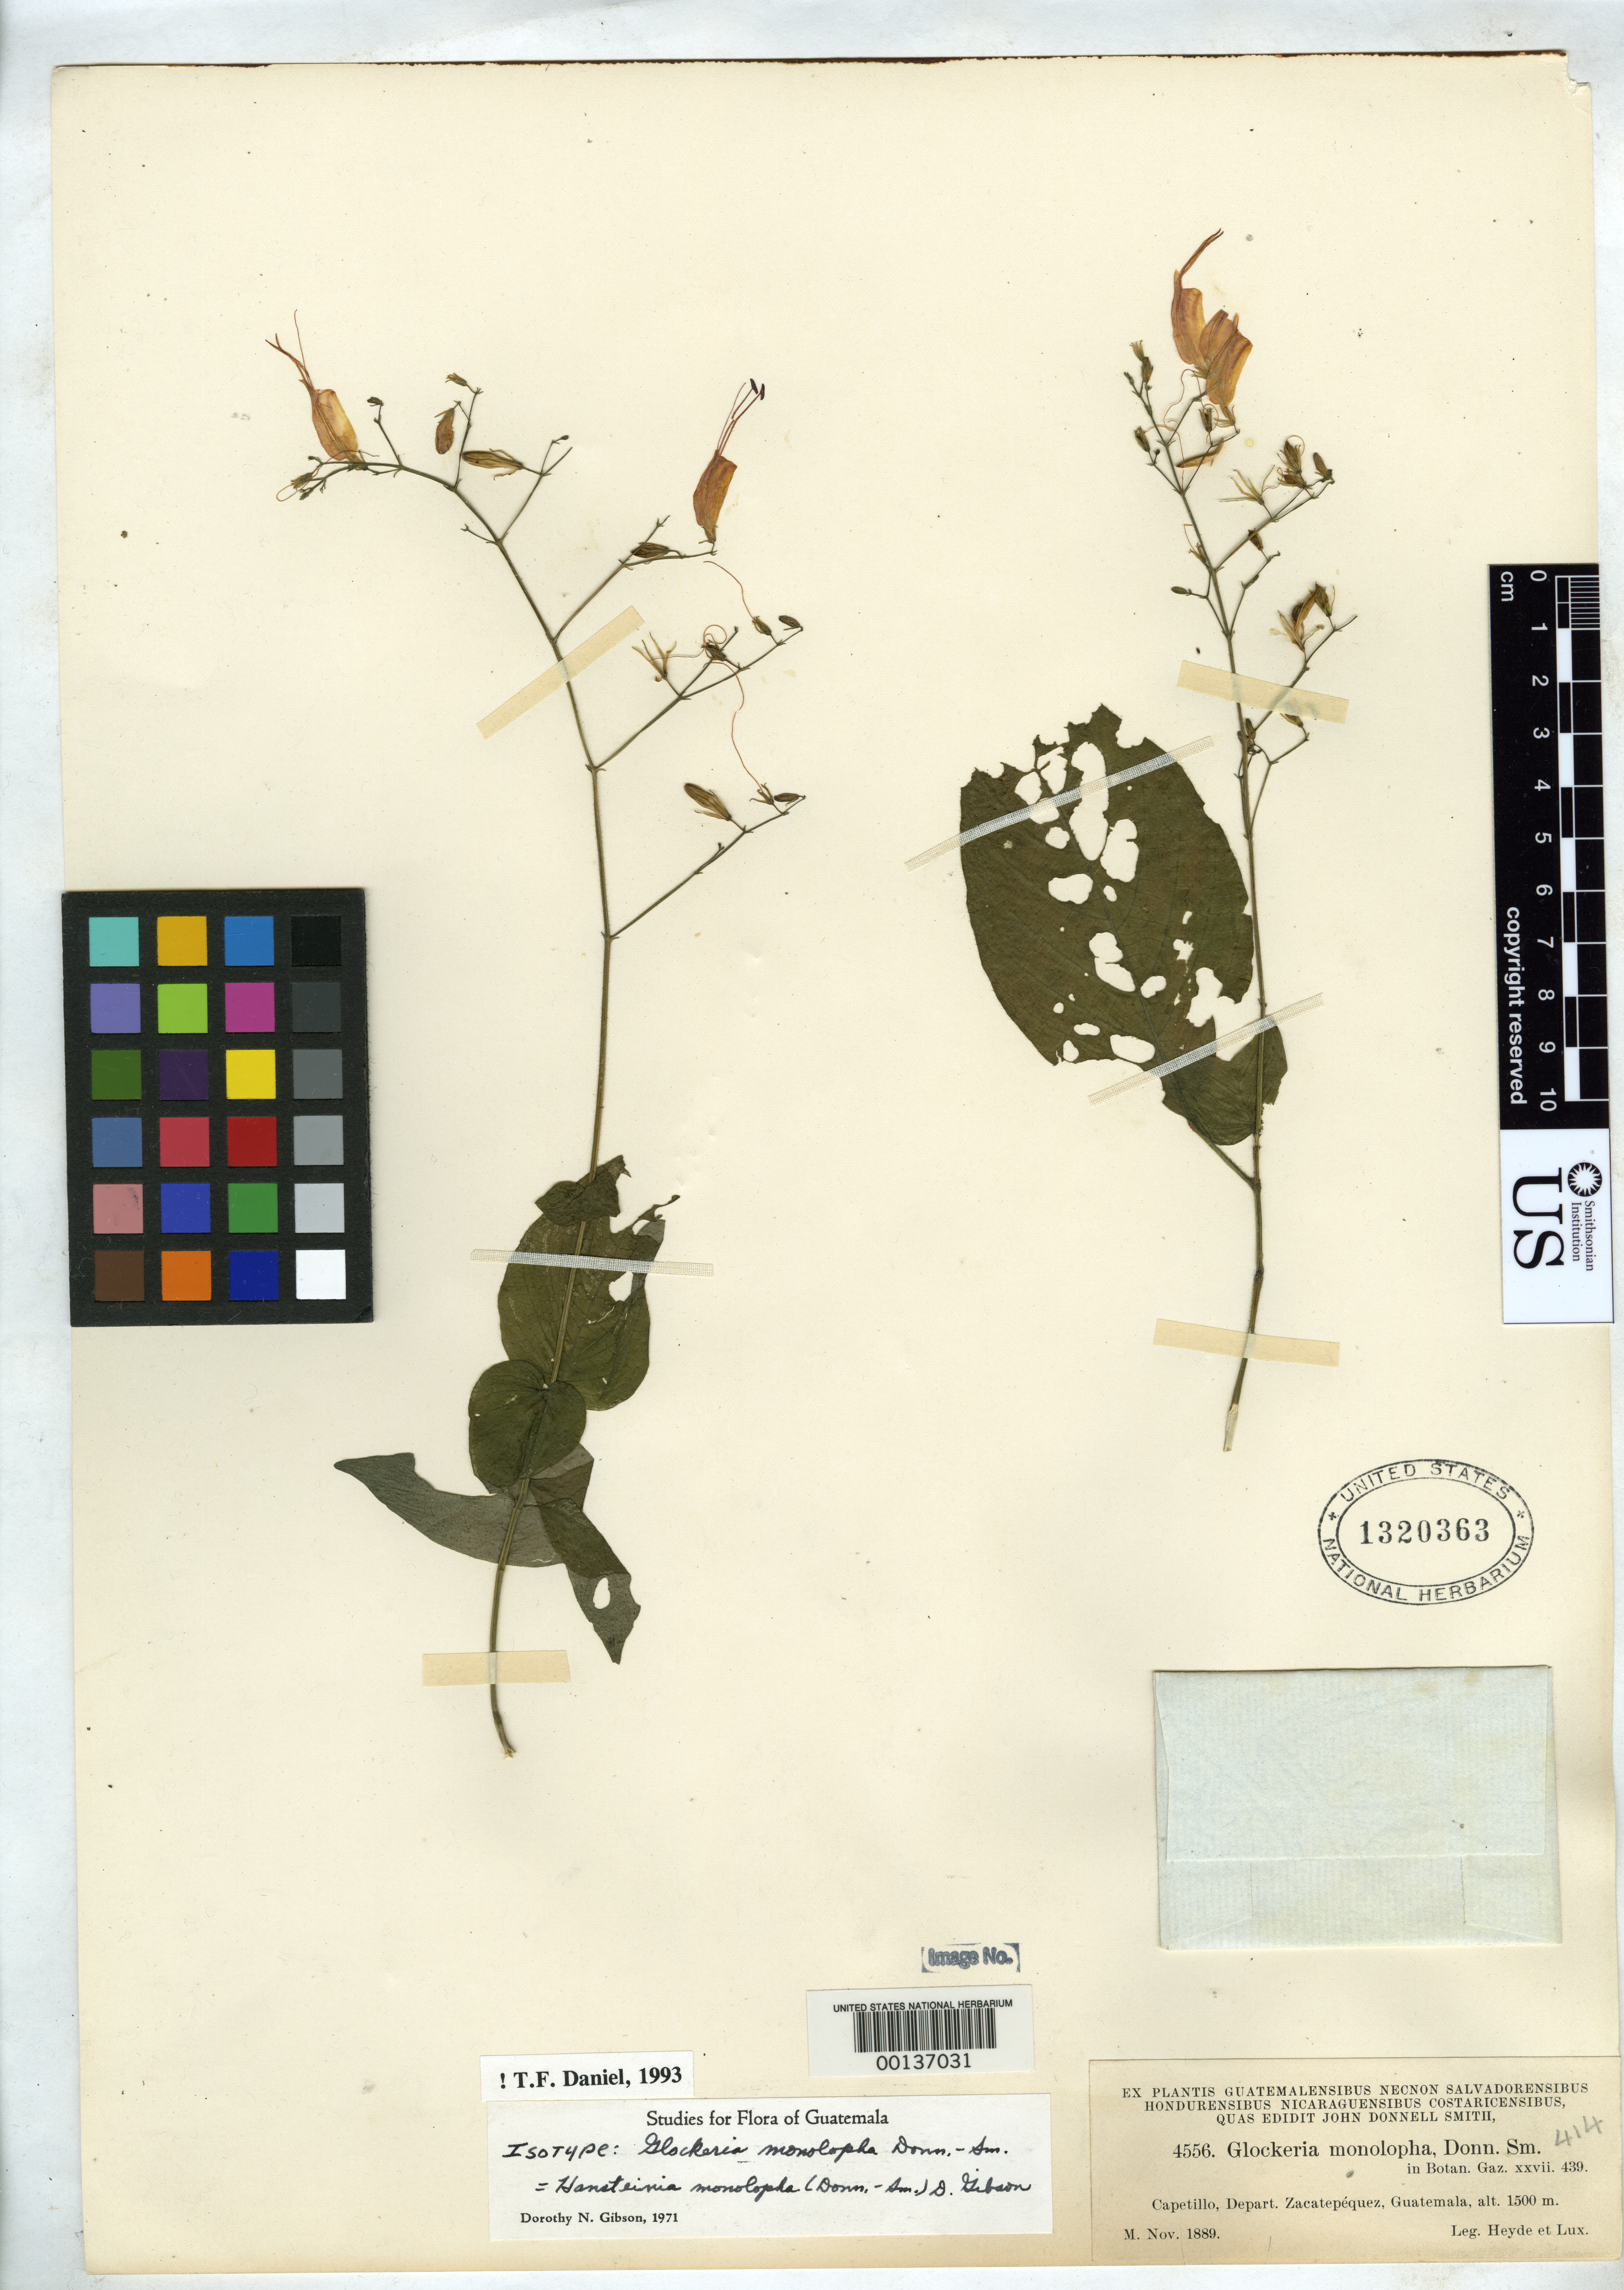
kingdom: Plantae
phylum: Tracheophyta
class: Magnoliopsida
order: Lamiales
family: Acanthaceae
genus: Glockeria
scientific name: Glockeria monolopha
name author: Donn. Sm.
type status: Type Collection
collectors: E. T. Heyde & E. Lux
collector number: J.D.S. 4556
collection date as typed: Nov 1889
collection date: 1889-11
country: Guatemala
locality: Capetillo.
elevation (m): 1500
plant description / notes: One of two sheets (syntypes? USNH 1320363, 1320364) ex John Donnell Smith herbarium. This sheet (1320363) annotated as "isotype" by D.N. Gibson (1971).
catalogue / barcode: US 1320363